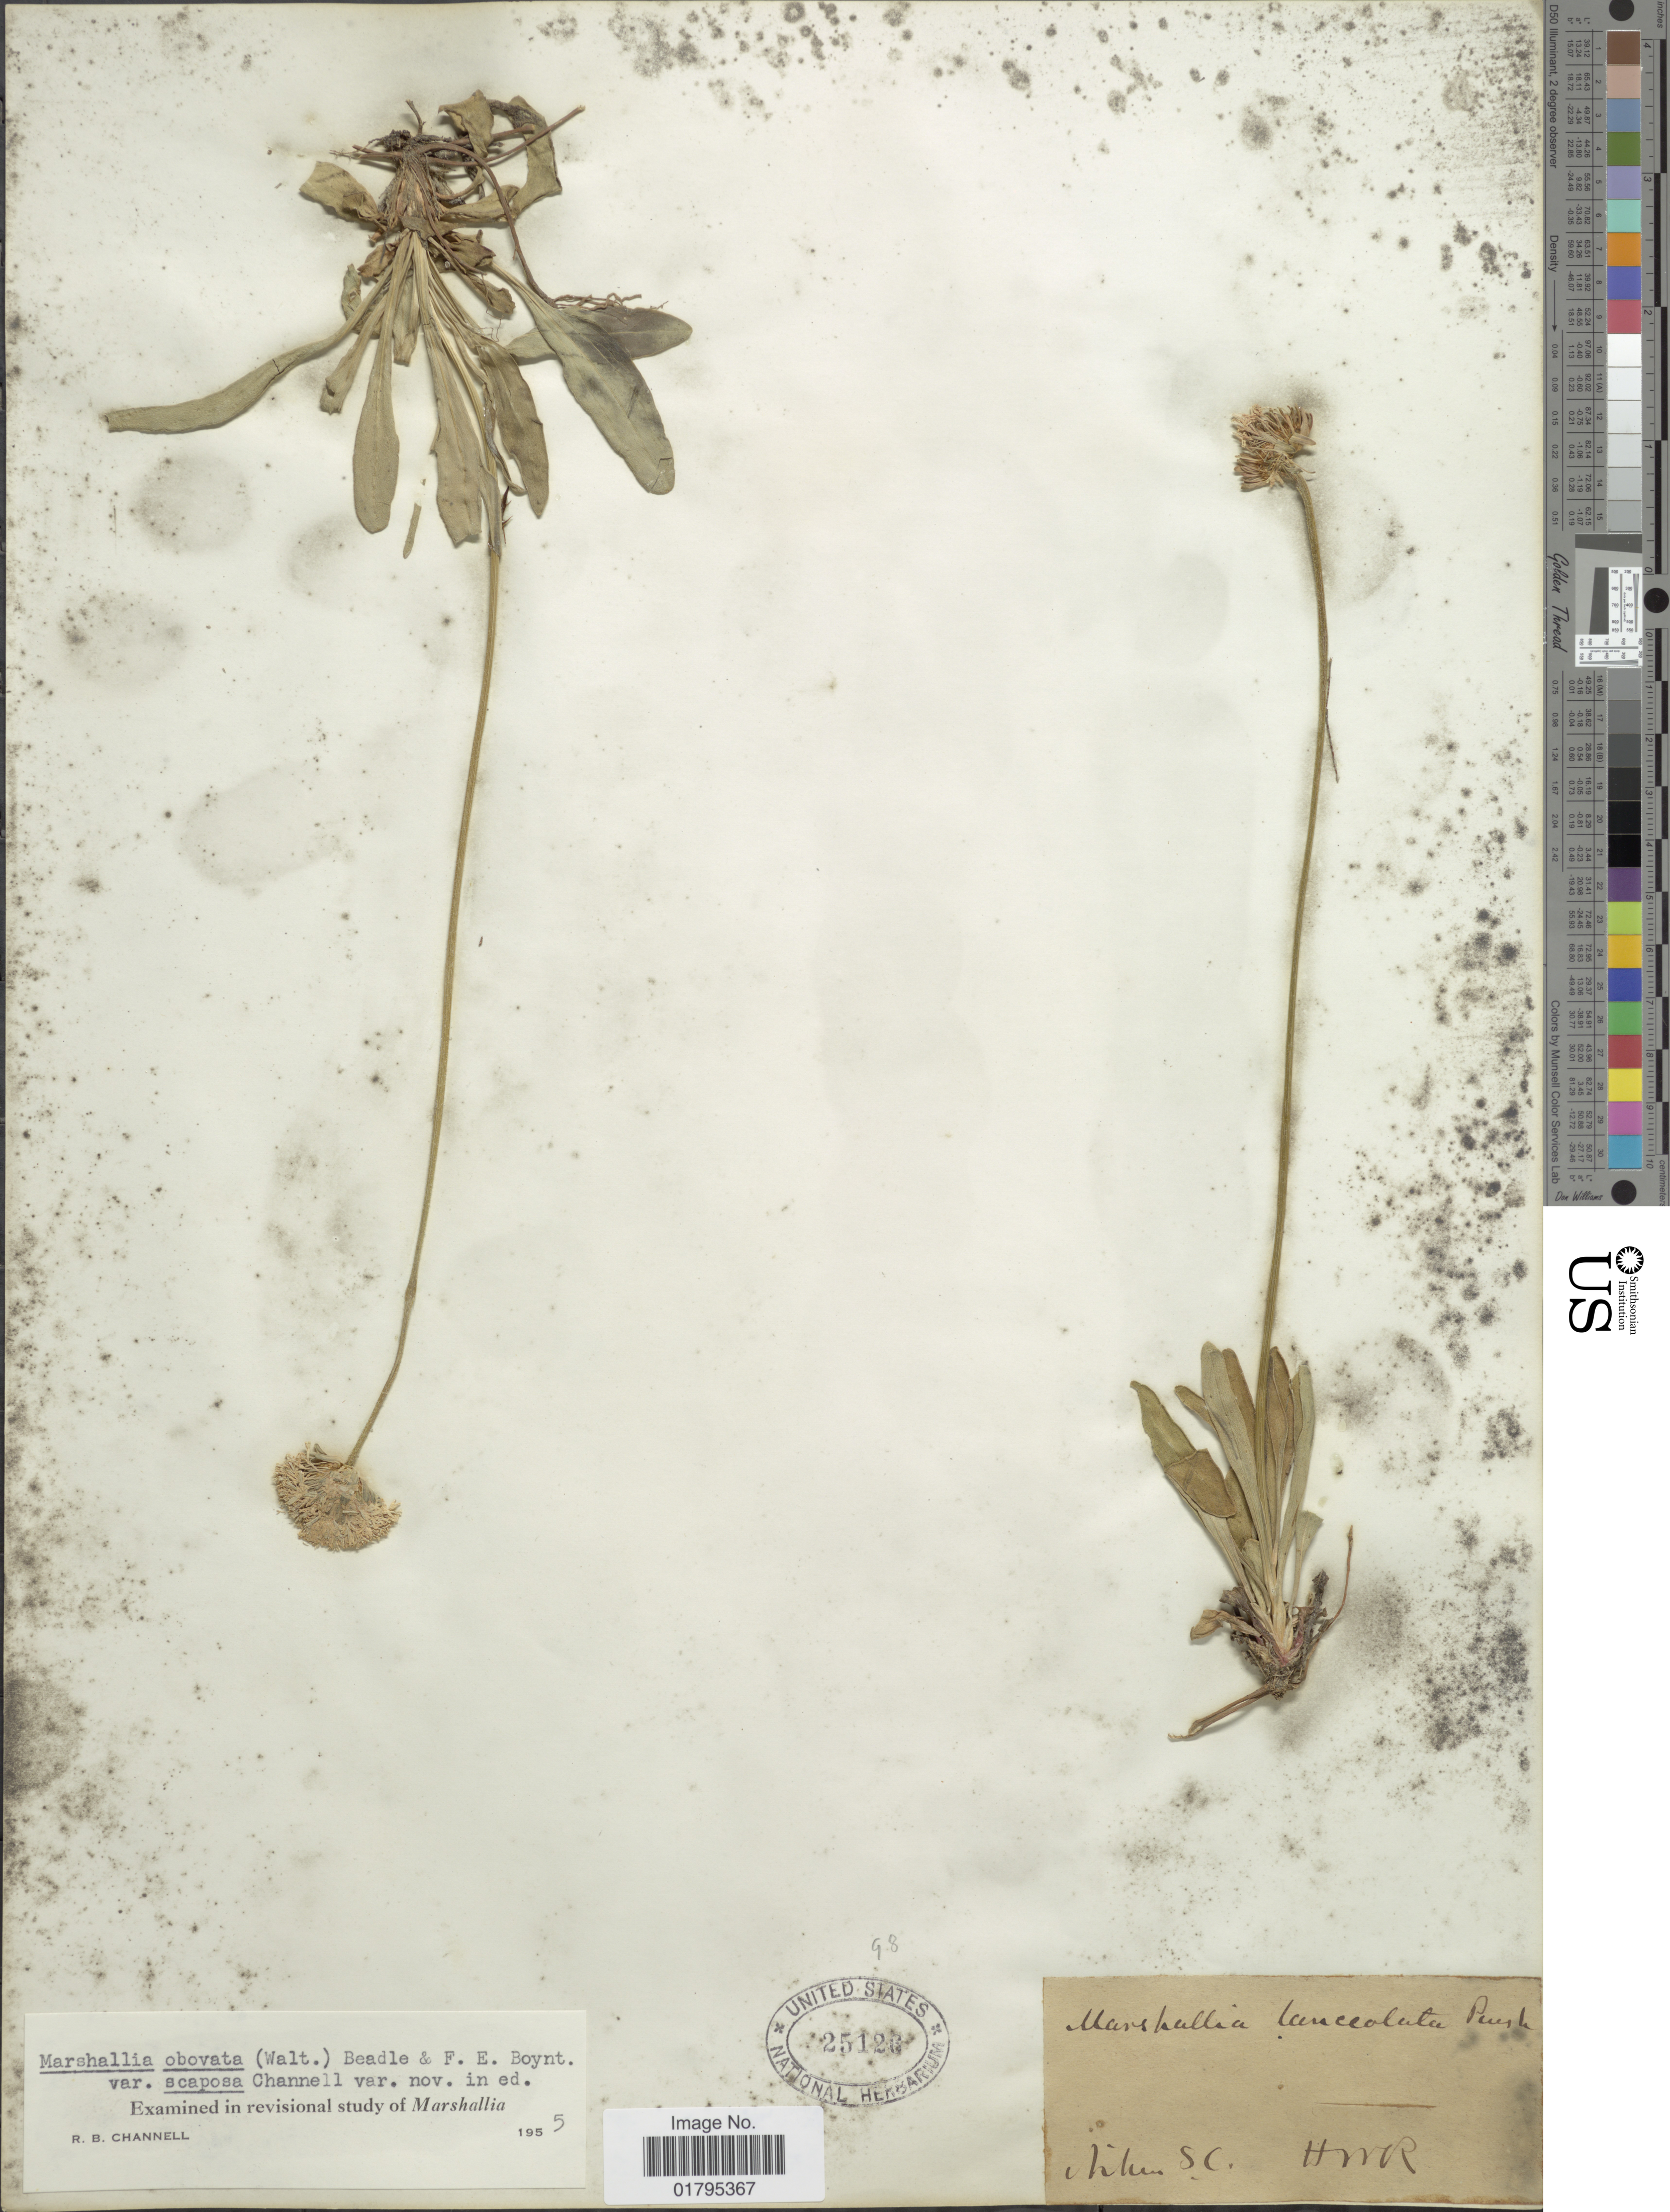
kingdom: Plantae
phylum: Tracheophyta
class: Magnoliopsida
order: Asterales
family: Asteraceae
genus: Marshallia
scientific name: Marshallia obovata var. scaposa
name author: Channell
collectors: H. R.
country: United States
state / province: South Carolina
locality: Aiken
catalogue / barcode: US 25120